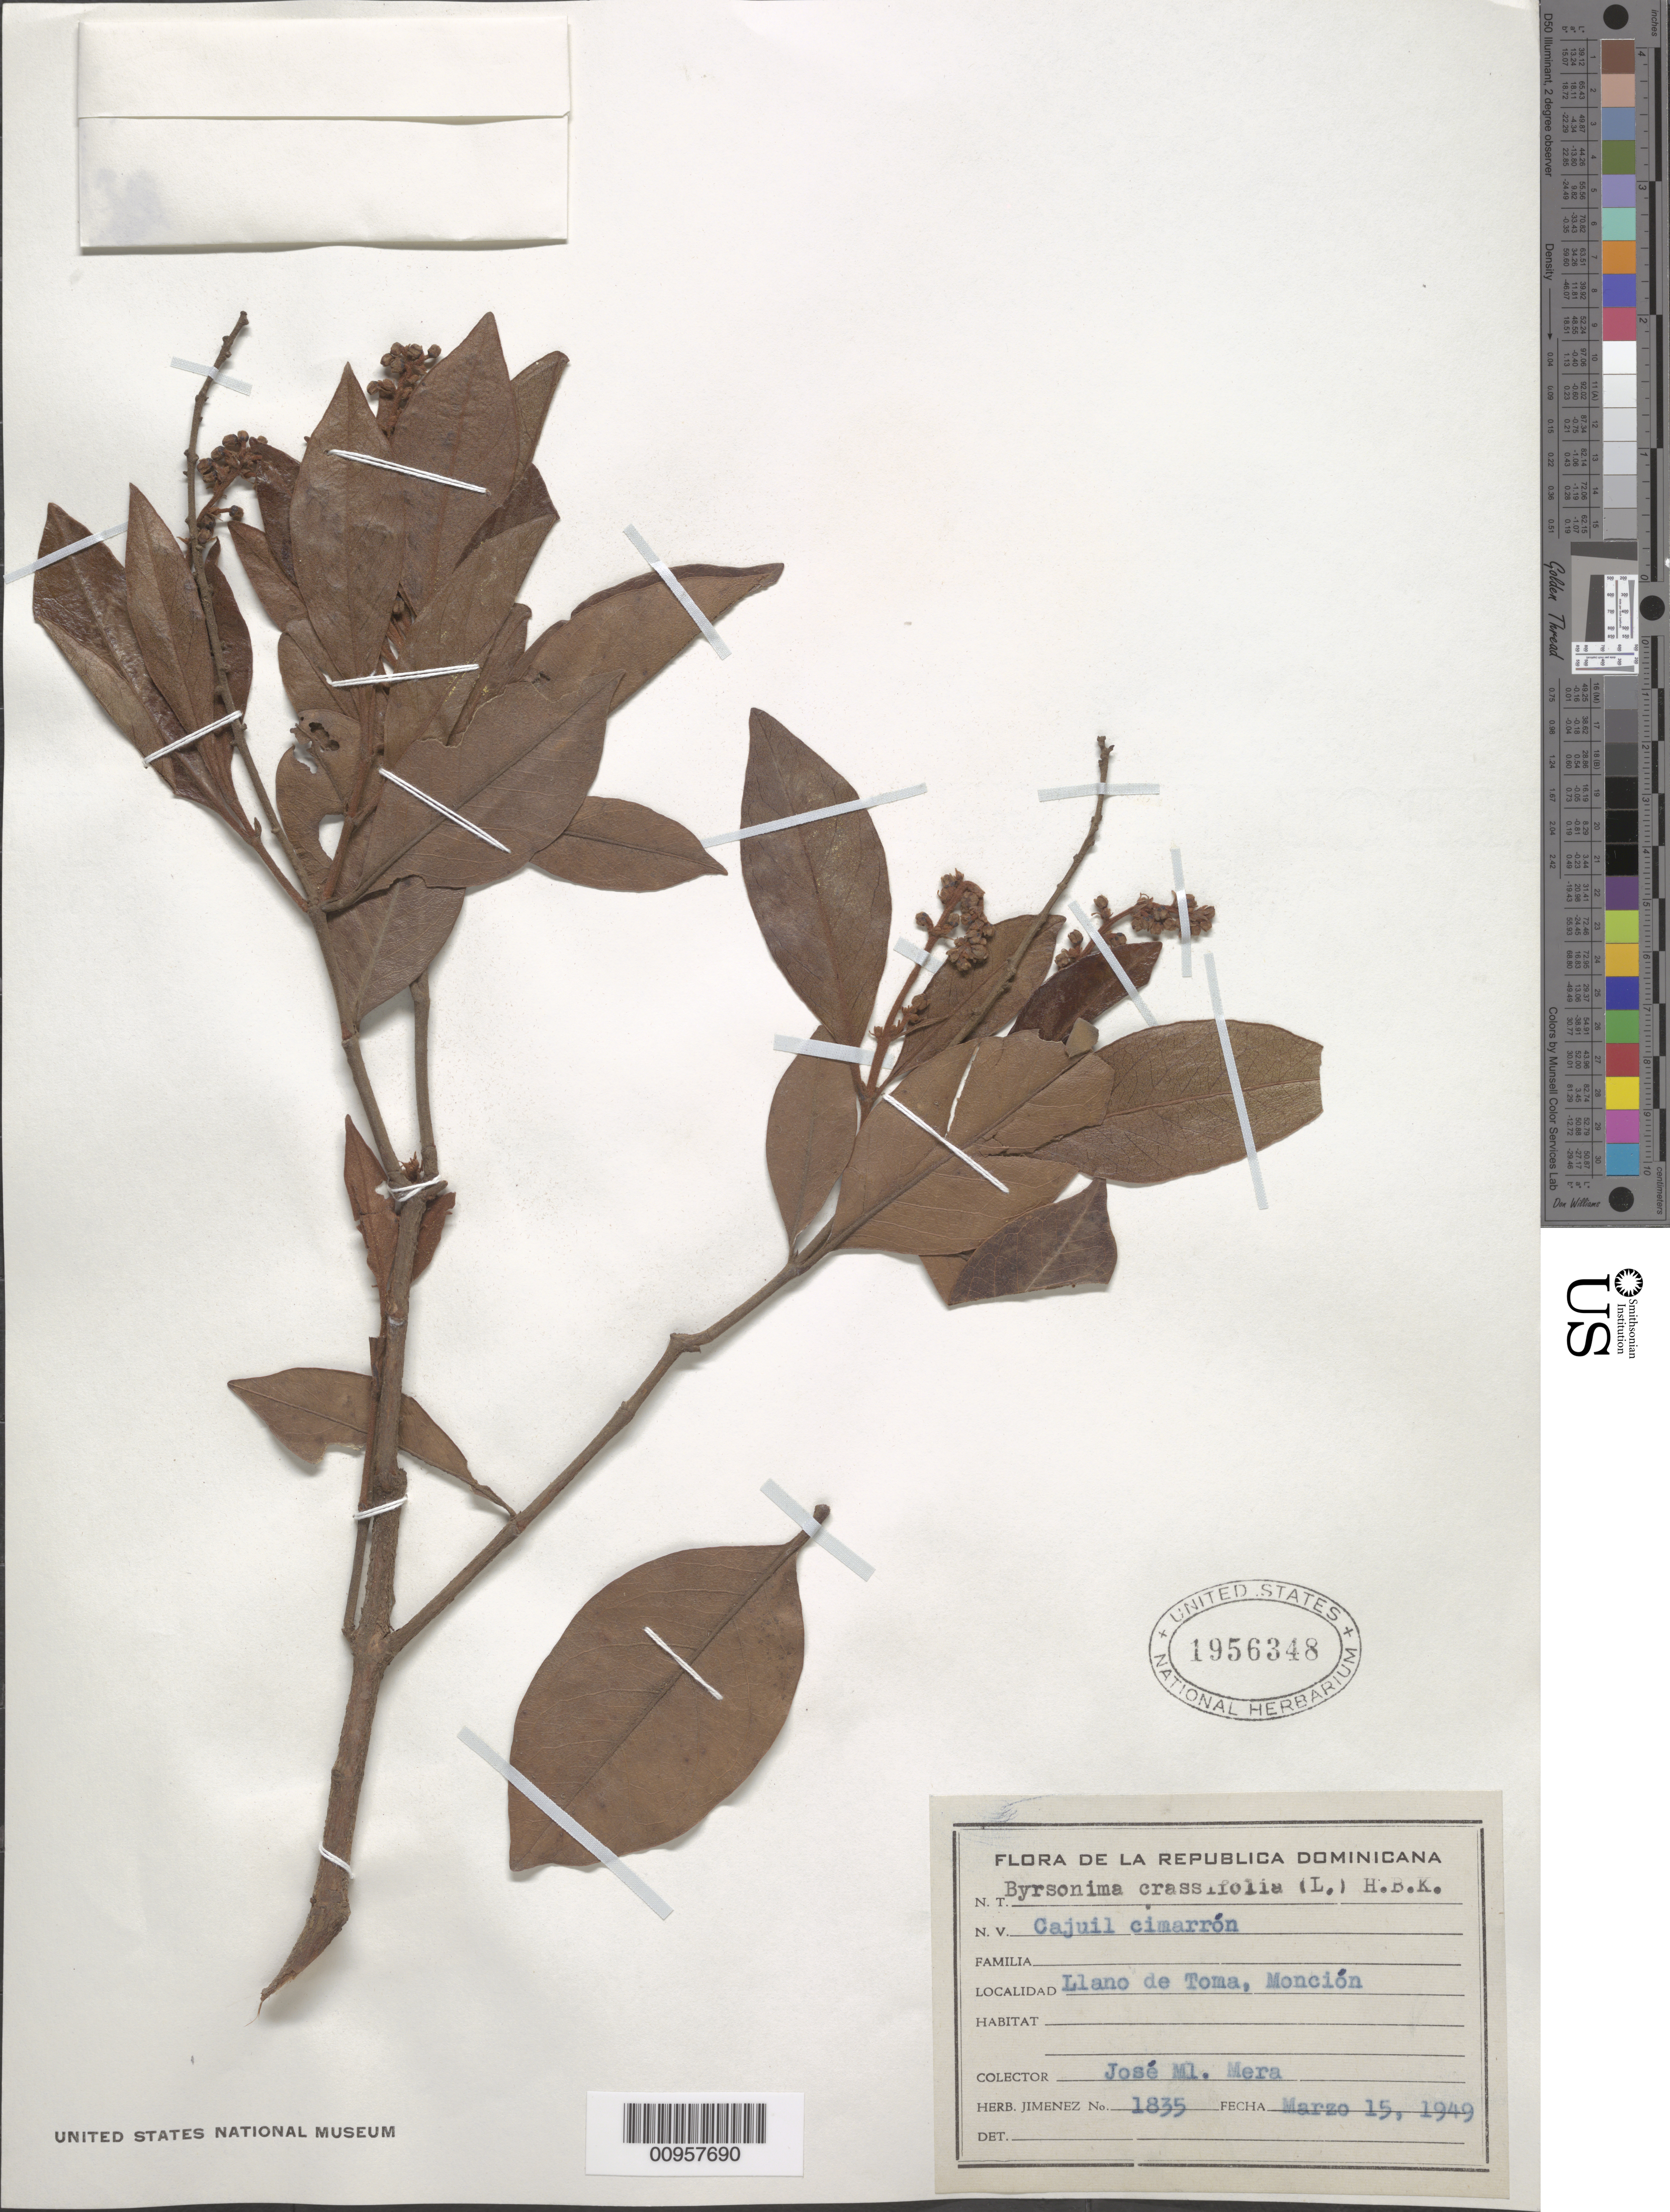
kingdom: Plantae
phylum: Tracheophyta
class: Magnoliopsida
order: Malpighiales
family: Malpighiaceae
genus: Byrsonima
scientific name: Byrsonima crassifolia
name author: (L.) Kunth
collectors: J. Mera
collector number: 1835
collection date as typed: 15 Mar 1949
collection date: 1949-03-15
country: Dominican Republic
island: Hispaniola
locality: Monción, Llano de Toma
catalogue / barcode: US 1956348